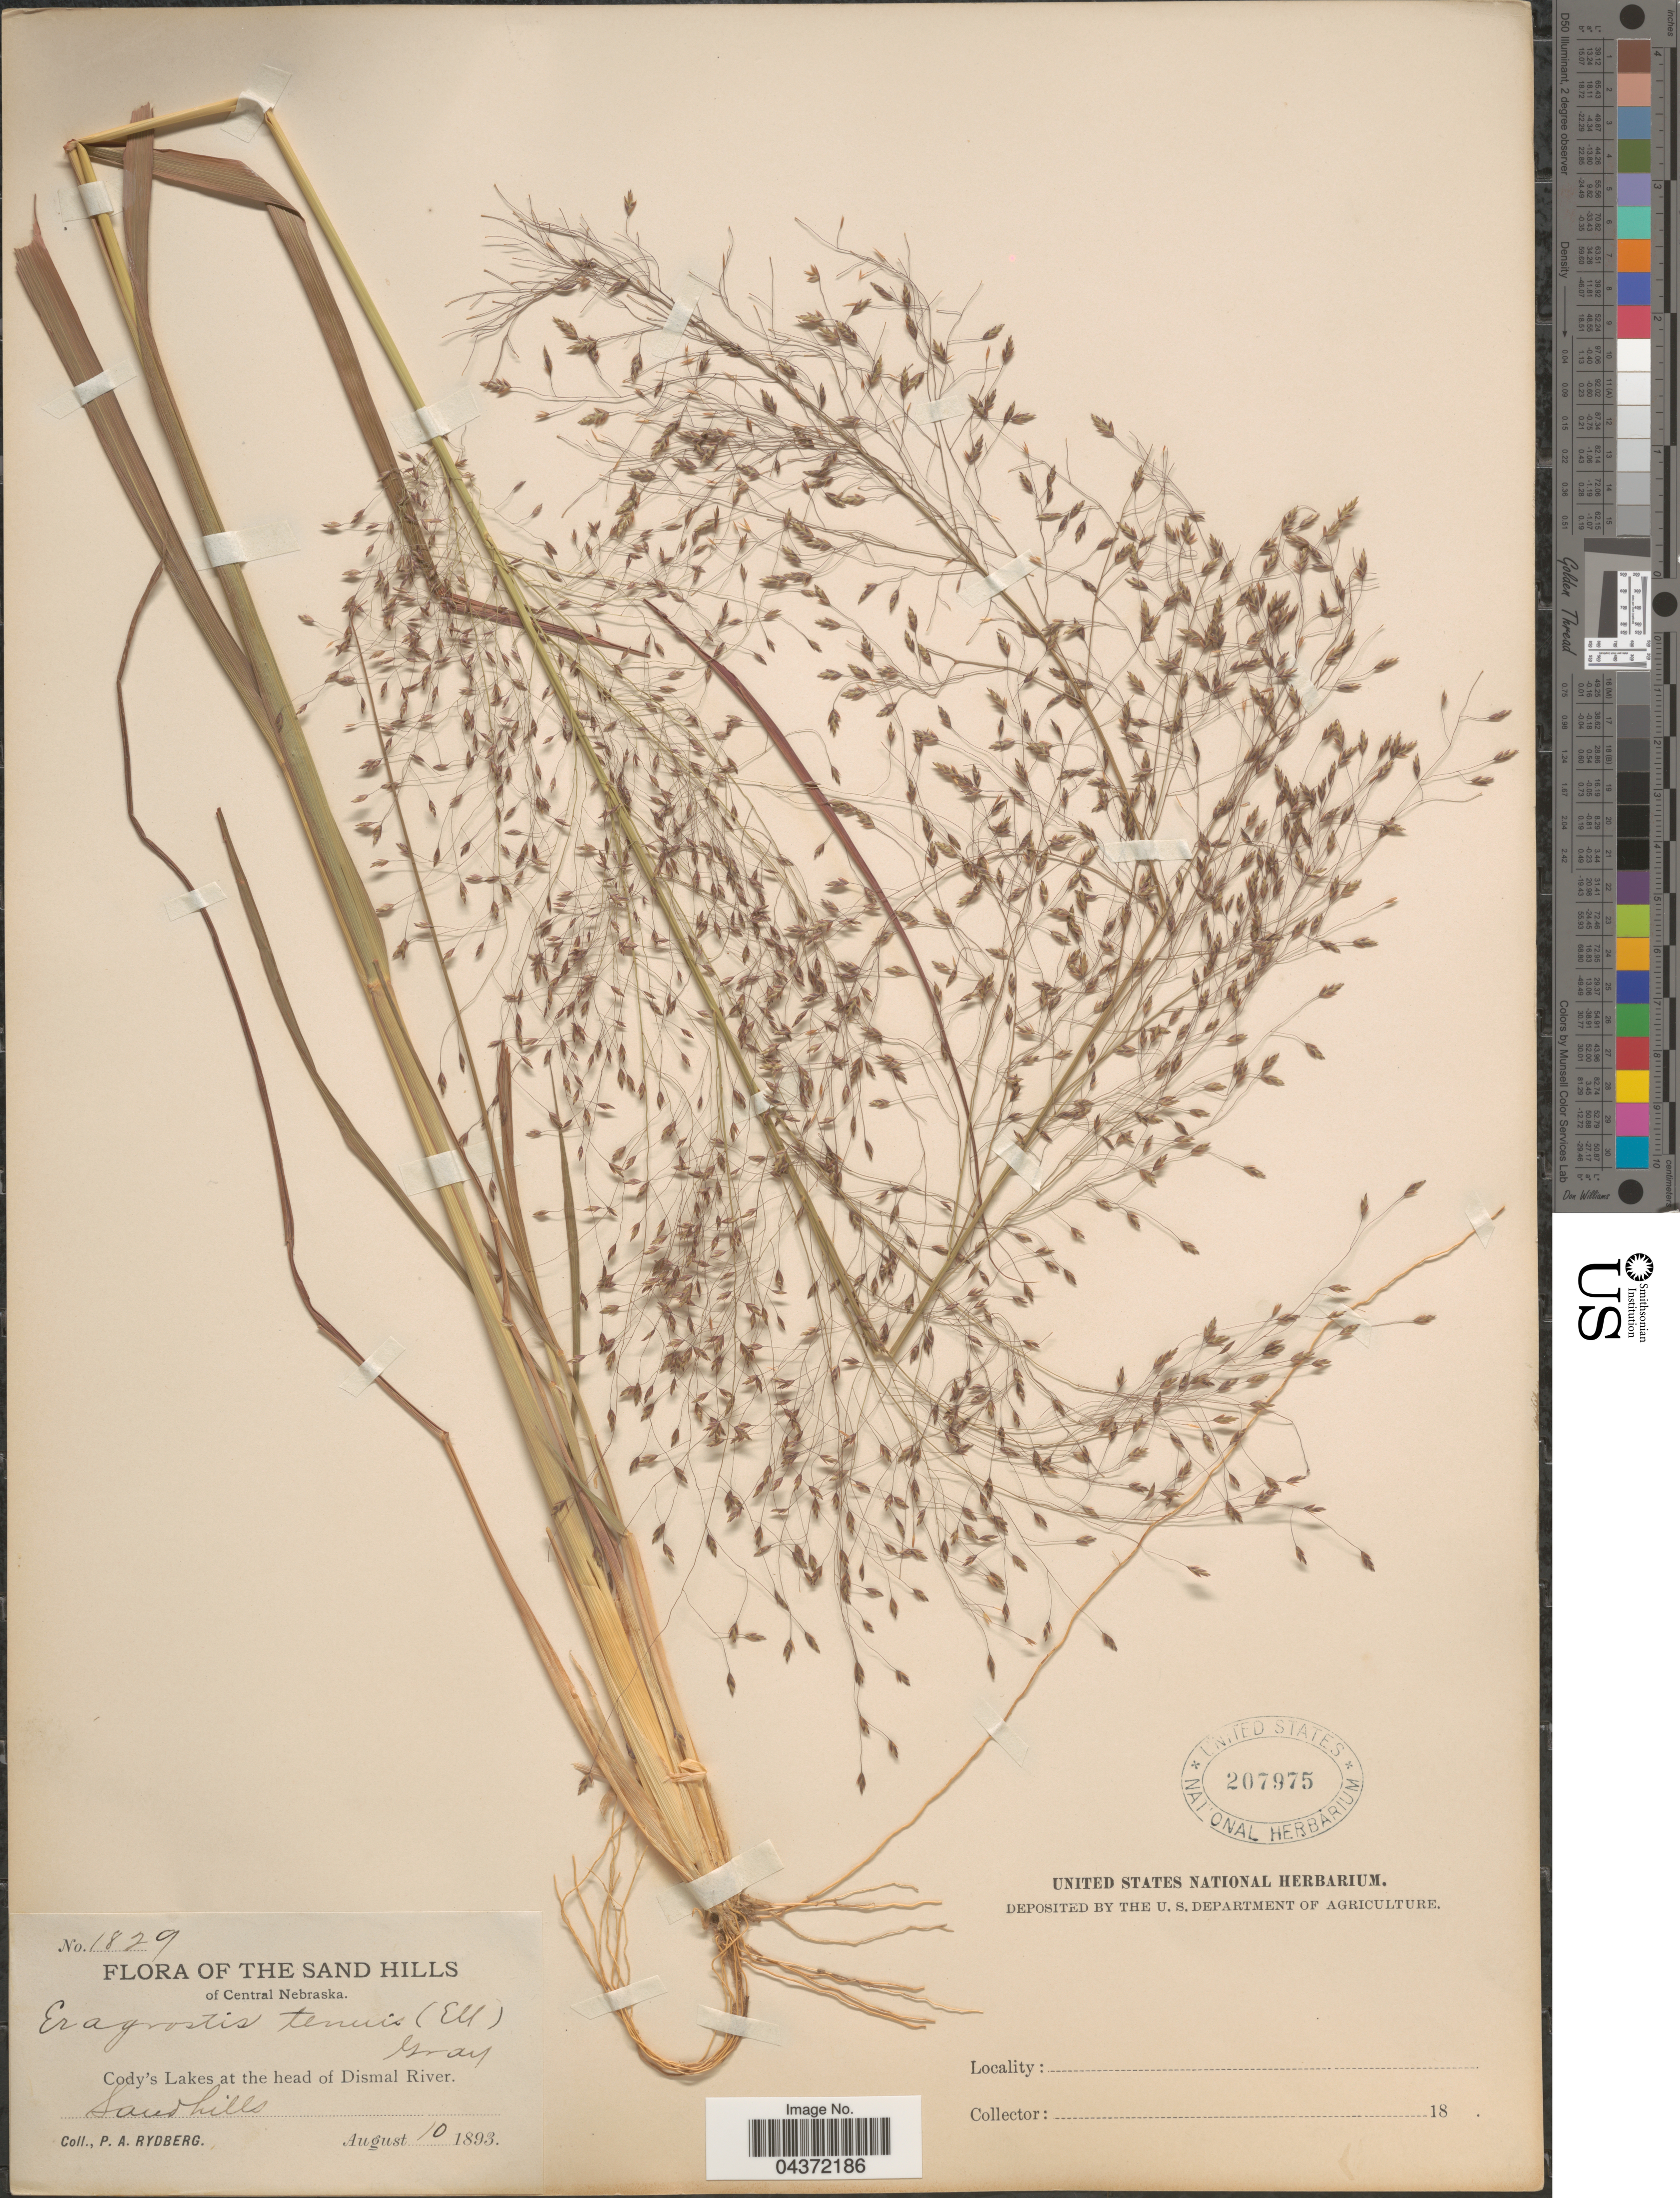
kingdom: Plantae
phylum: Tracheophyta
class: Liliopsida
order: Poales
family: Poaceae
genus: Eragrostis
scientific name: Eragrostis trichodes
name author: (Nutt.) Alph. Wood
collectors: P. A. Rydberg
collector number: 1829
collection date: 1893-08-10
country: United States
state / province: Nebraska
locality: The Sand Hills of Central Nebraska. Cody's Lakes at the head of Dismal River.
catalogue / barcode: US 207975